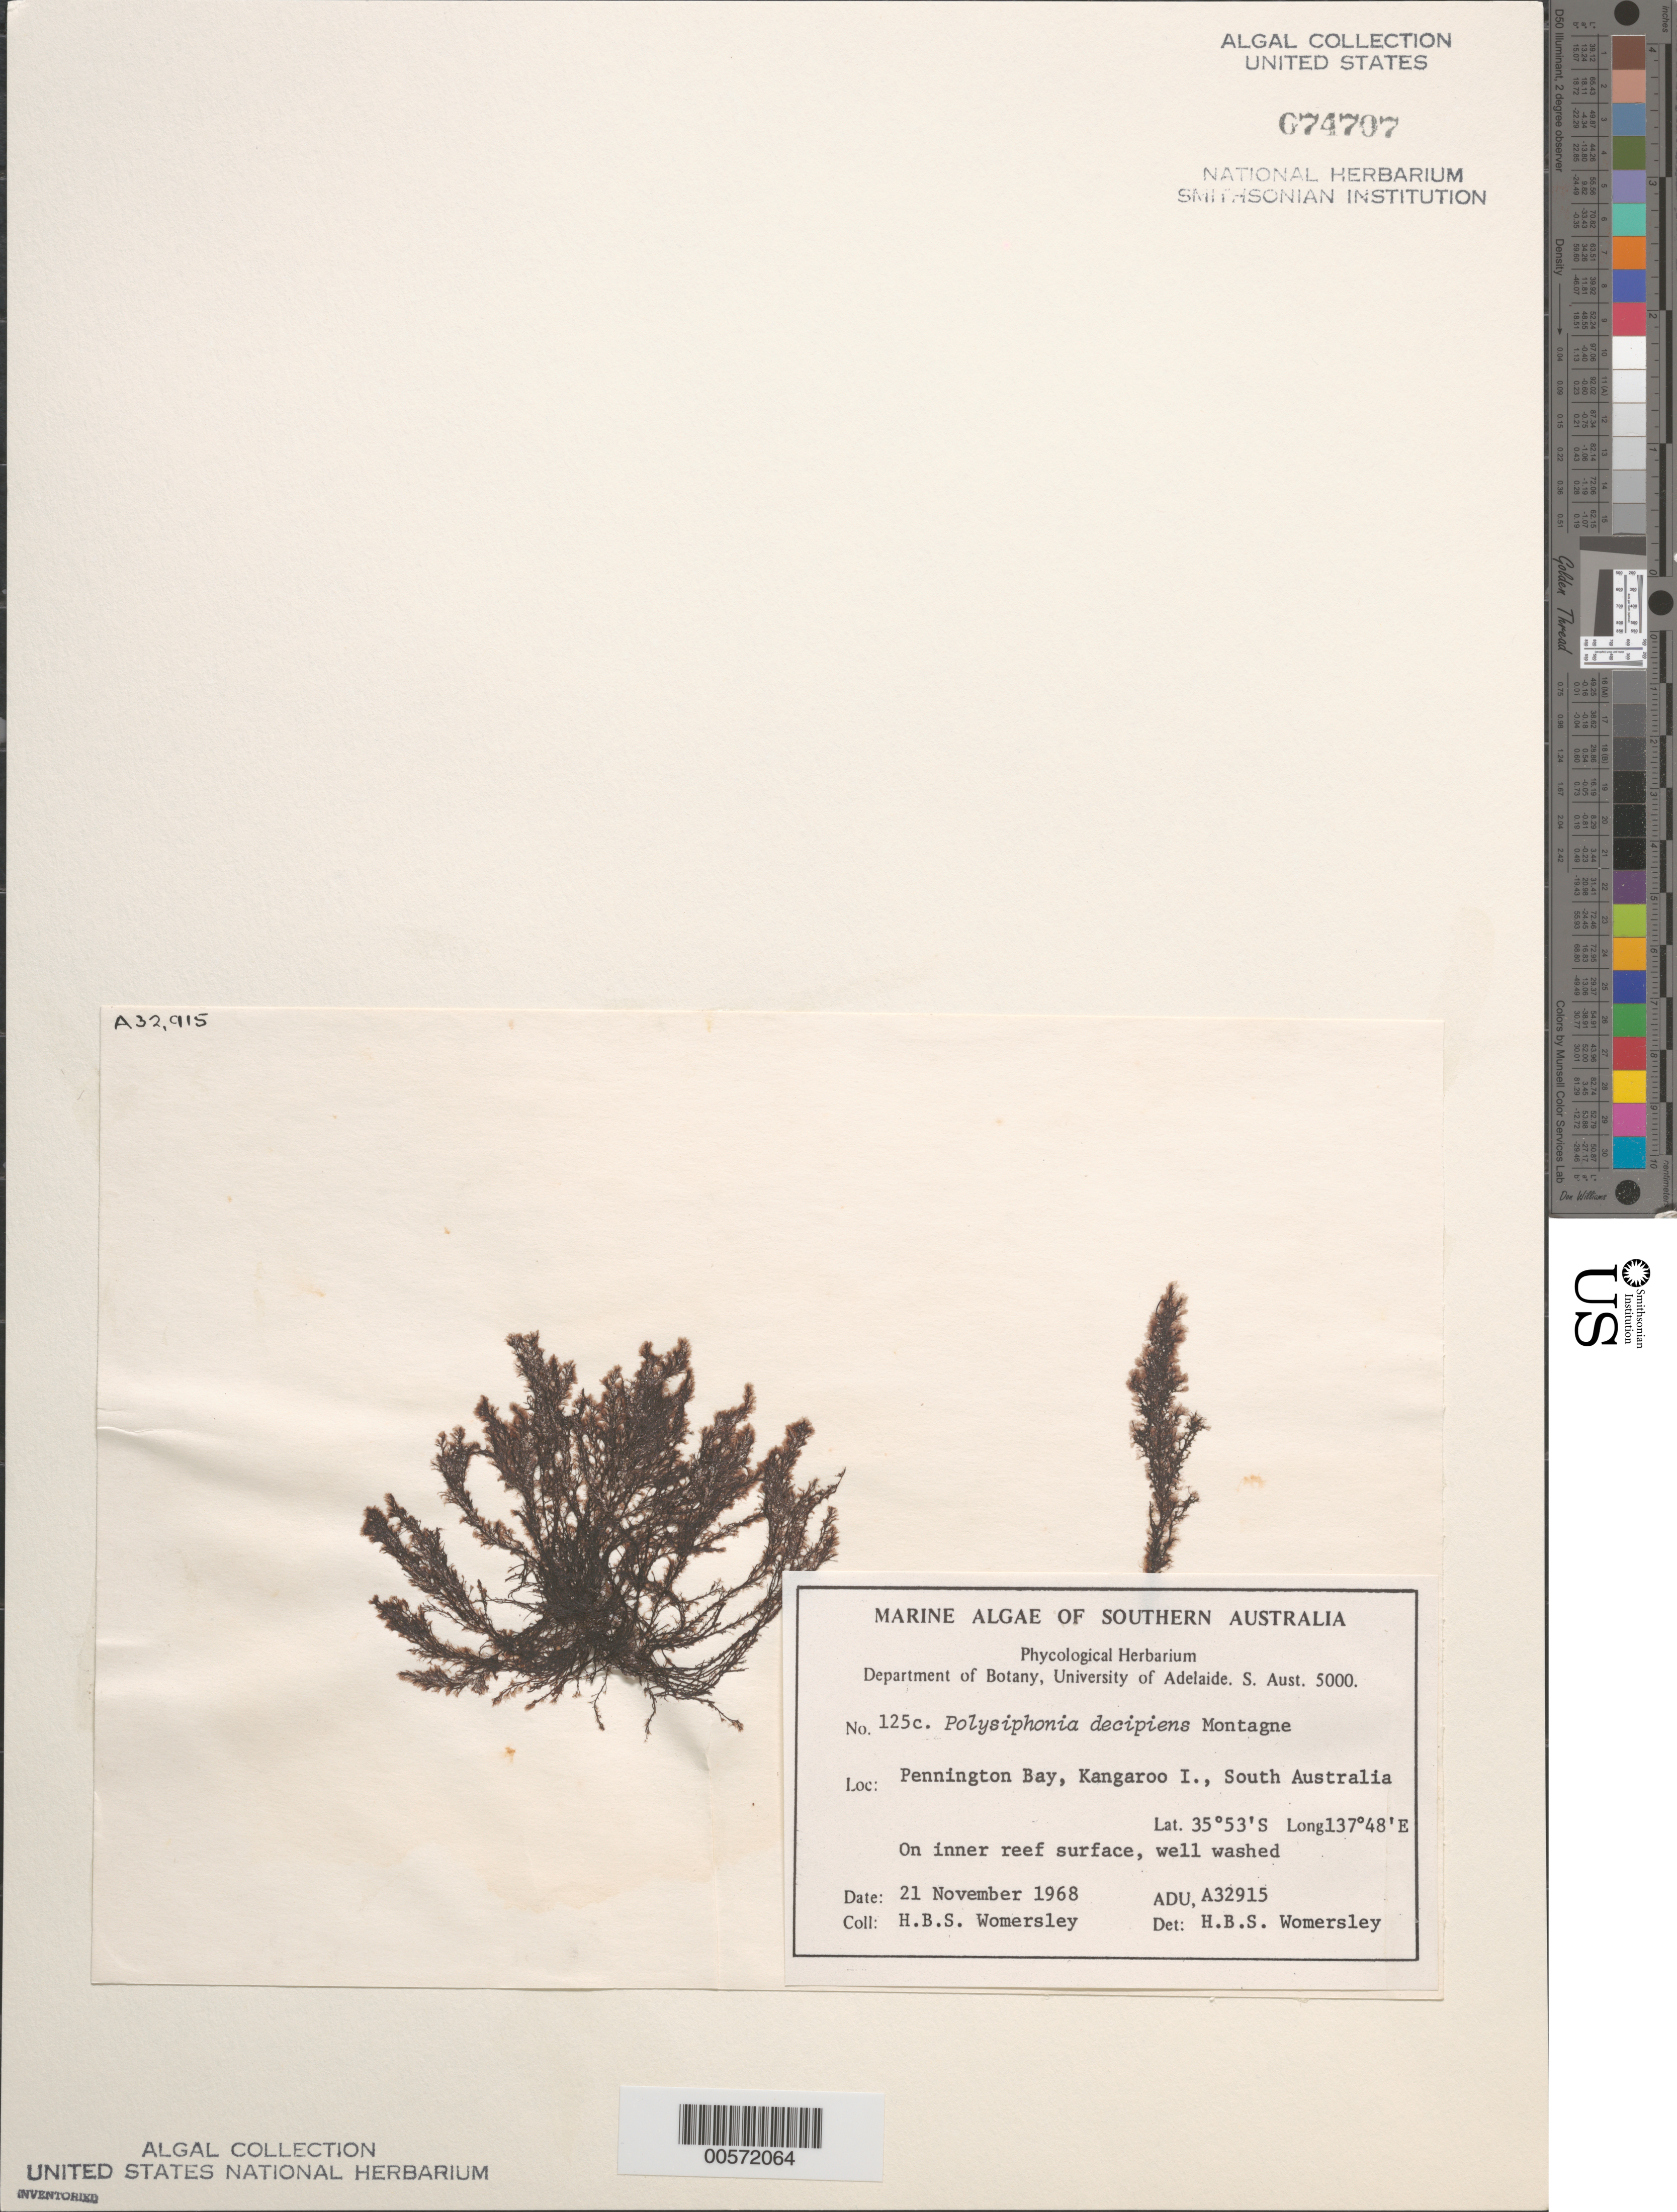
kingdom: Plantae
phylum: Rhodophyta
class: Florideophyceae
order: Ceramiales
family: Rhodomelaceae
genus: Polysiphonia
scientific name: Polysiphonia urceolata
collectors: H. B. S. Womersley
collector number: ADU A32915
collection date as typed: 21 Nov 1968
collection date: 1968-11-21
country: Australia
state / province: South Australia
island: Kangaroo Island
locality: Pennington Bay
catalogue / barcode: US 74707